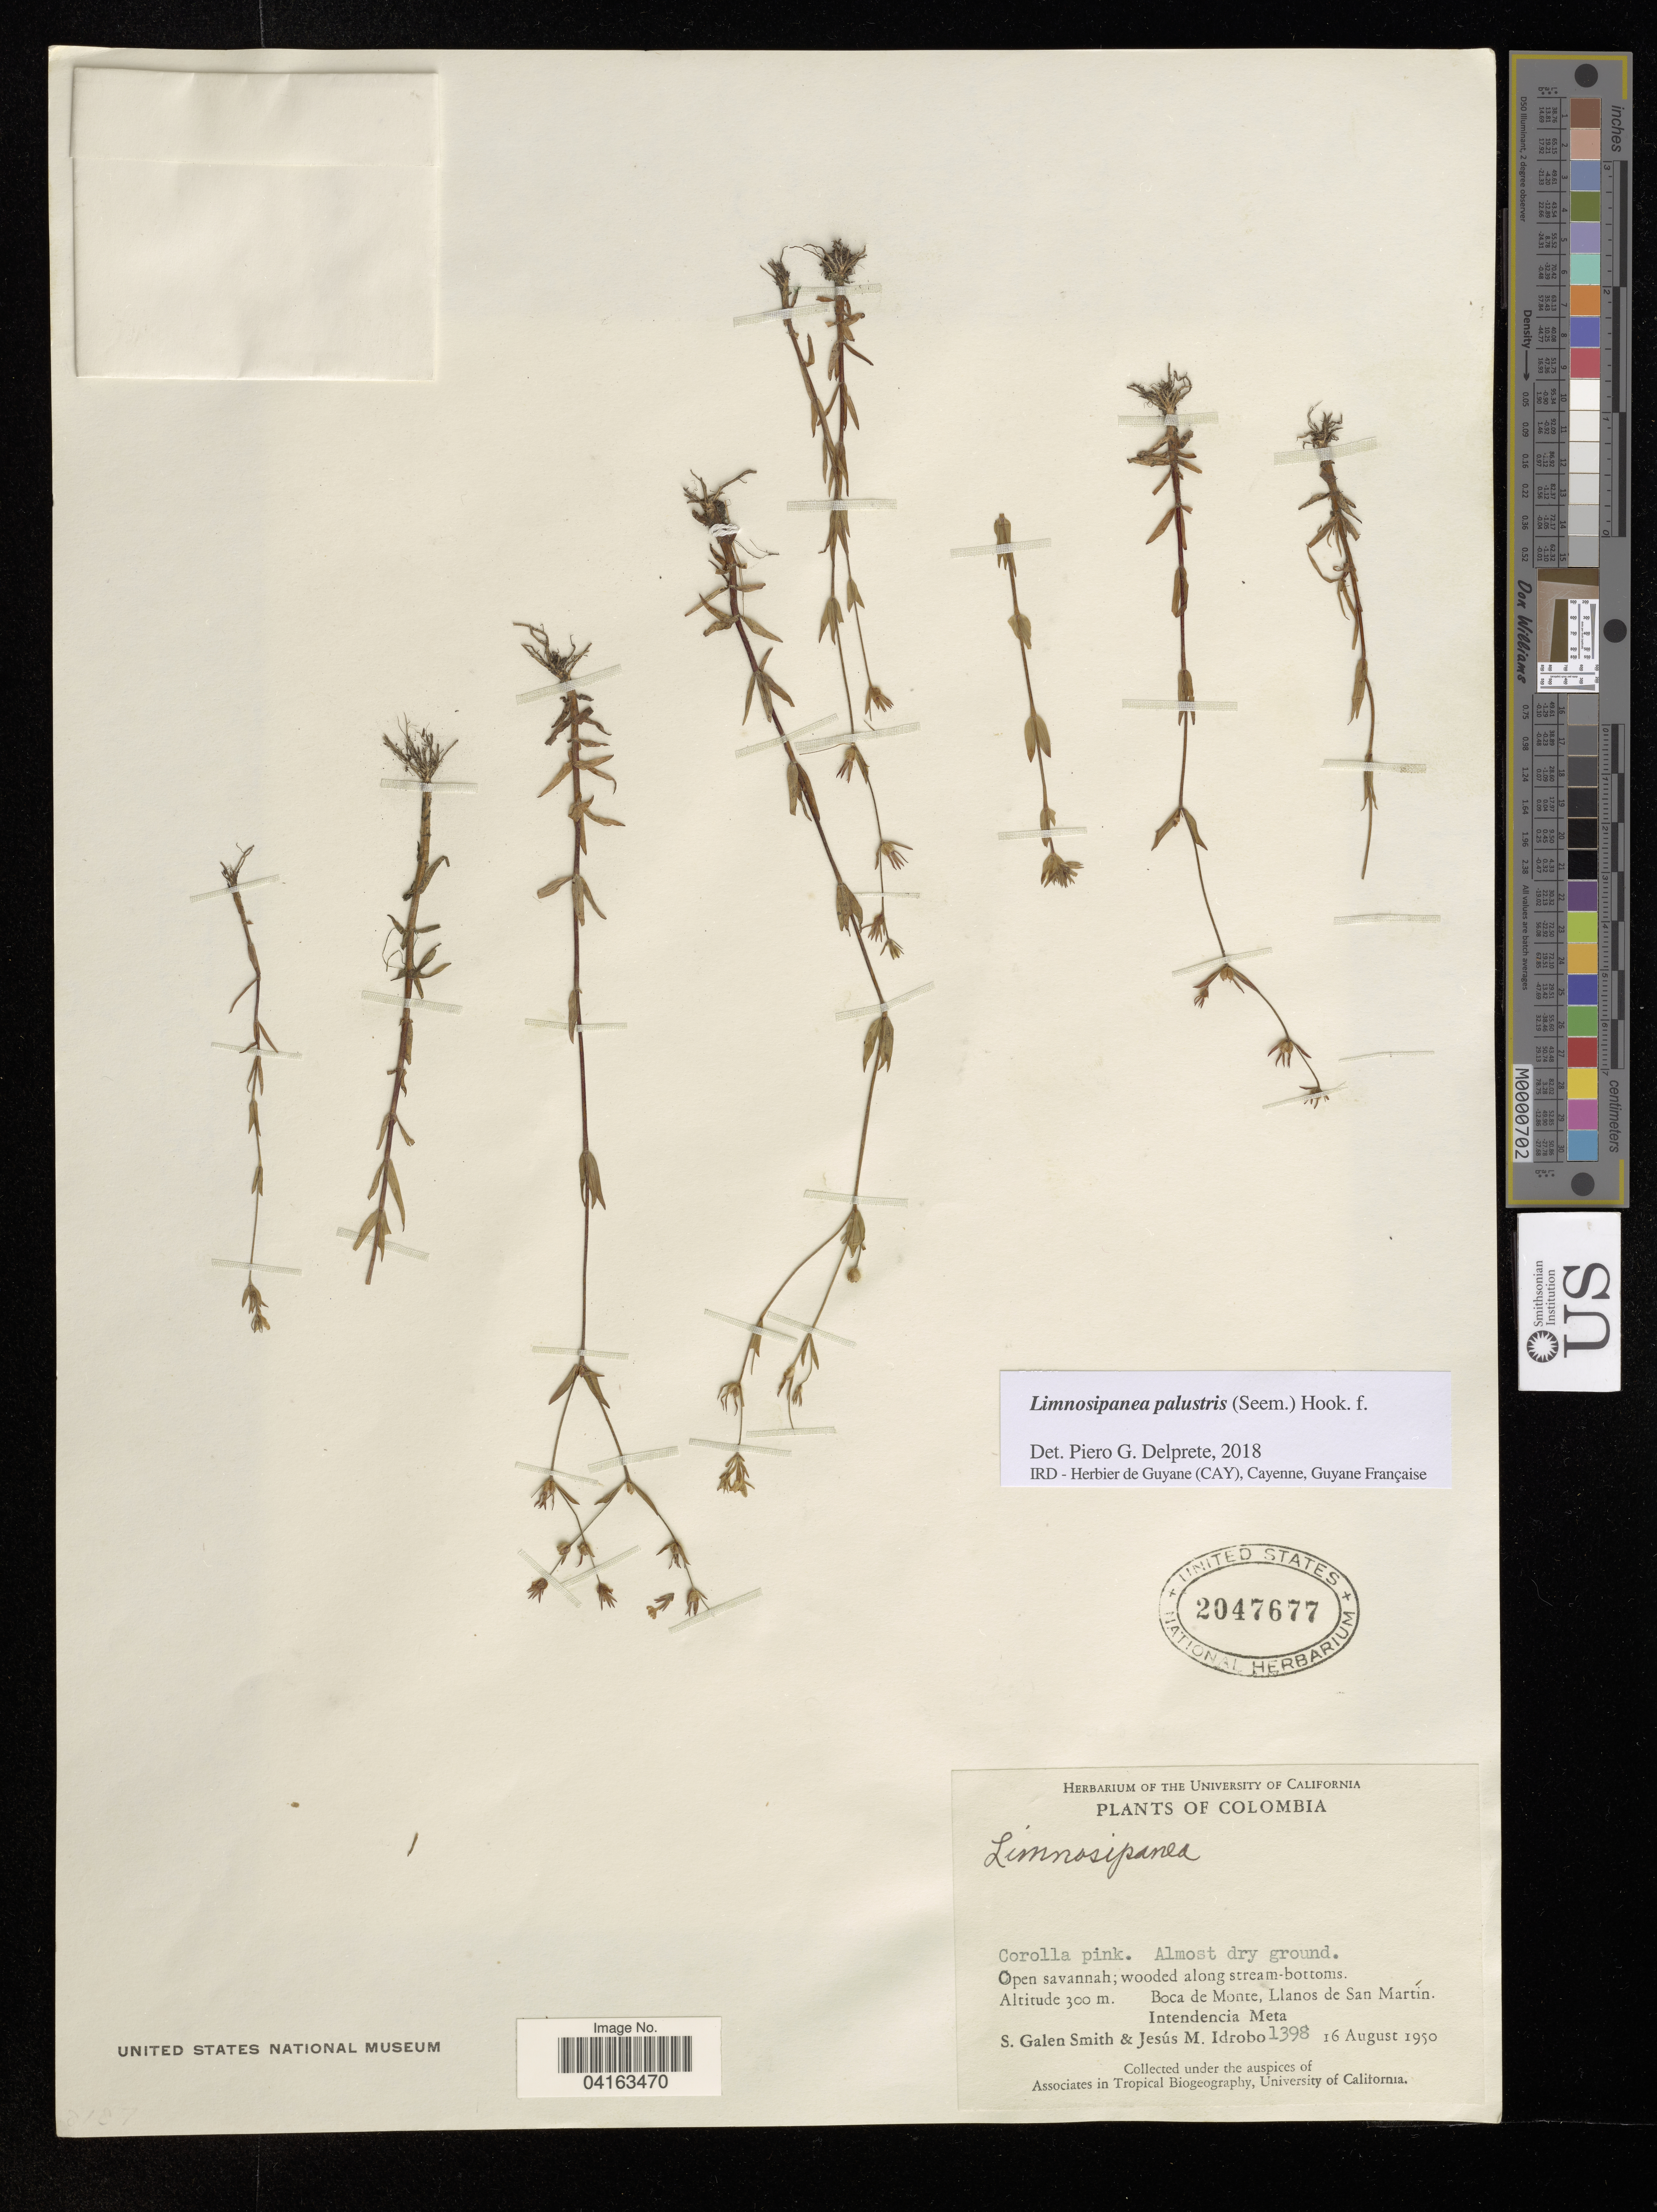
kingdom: Plantae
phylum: Tracheophyta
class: Magnoliopsida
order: Gentianales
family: Rubiaceae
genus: Limnosipanea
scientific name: Limnosipanea palustris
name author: (Seem.) Hook. f.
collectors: S. G. Smith & J. M. Idrobo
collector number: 1398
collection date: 1950-08-16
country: Colombia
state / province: Meta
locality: Boca de Monte, Llanos de San Martín. Intendencia Meta.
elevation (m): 300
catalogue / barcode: US 2047677